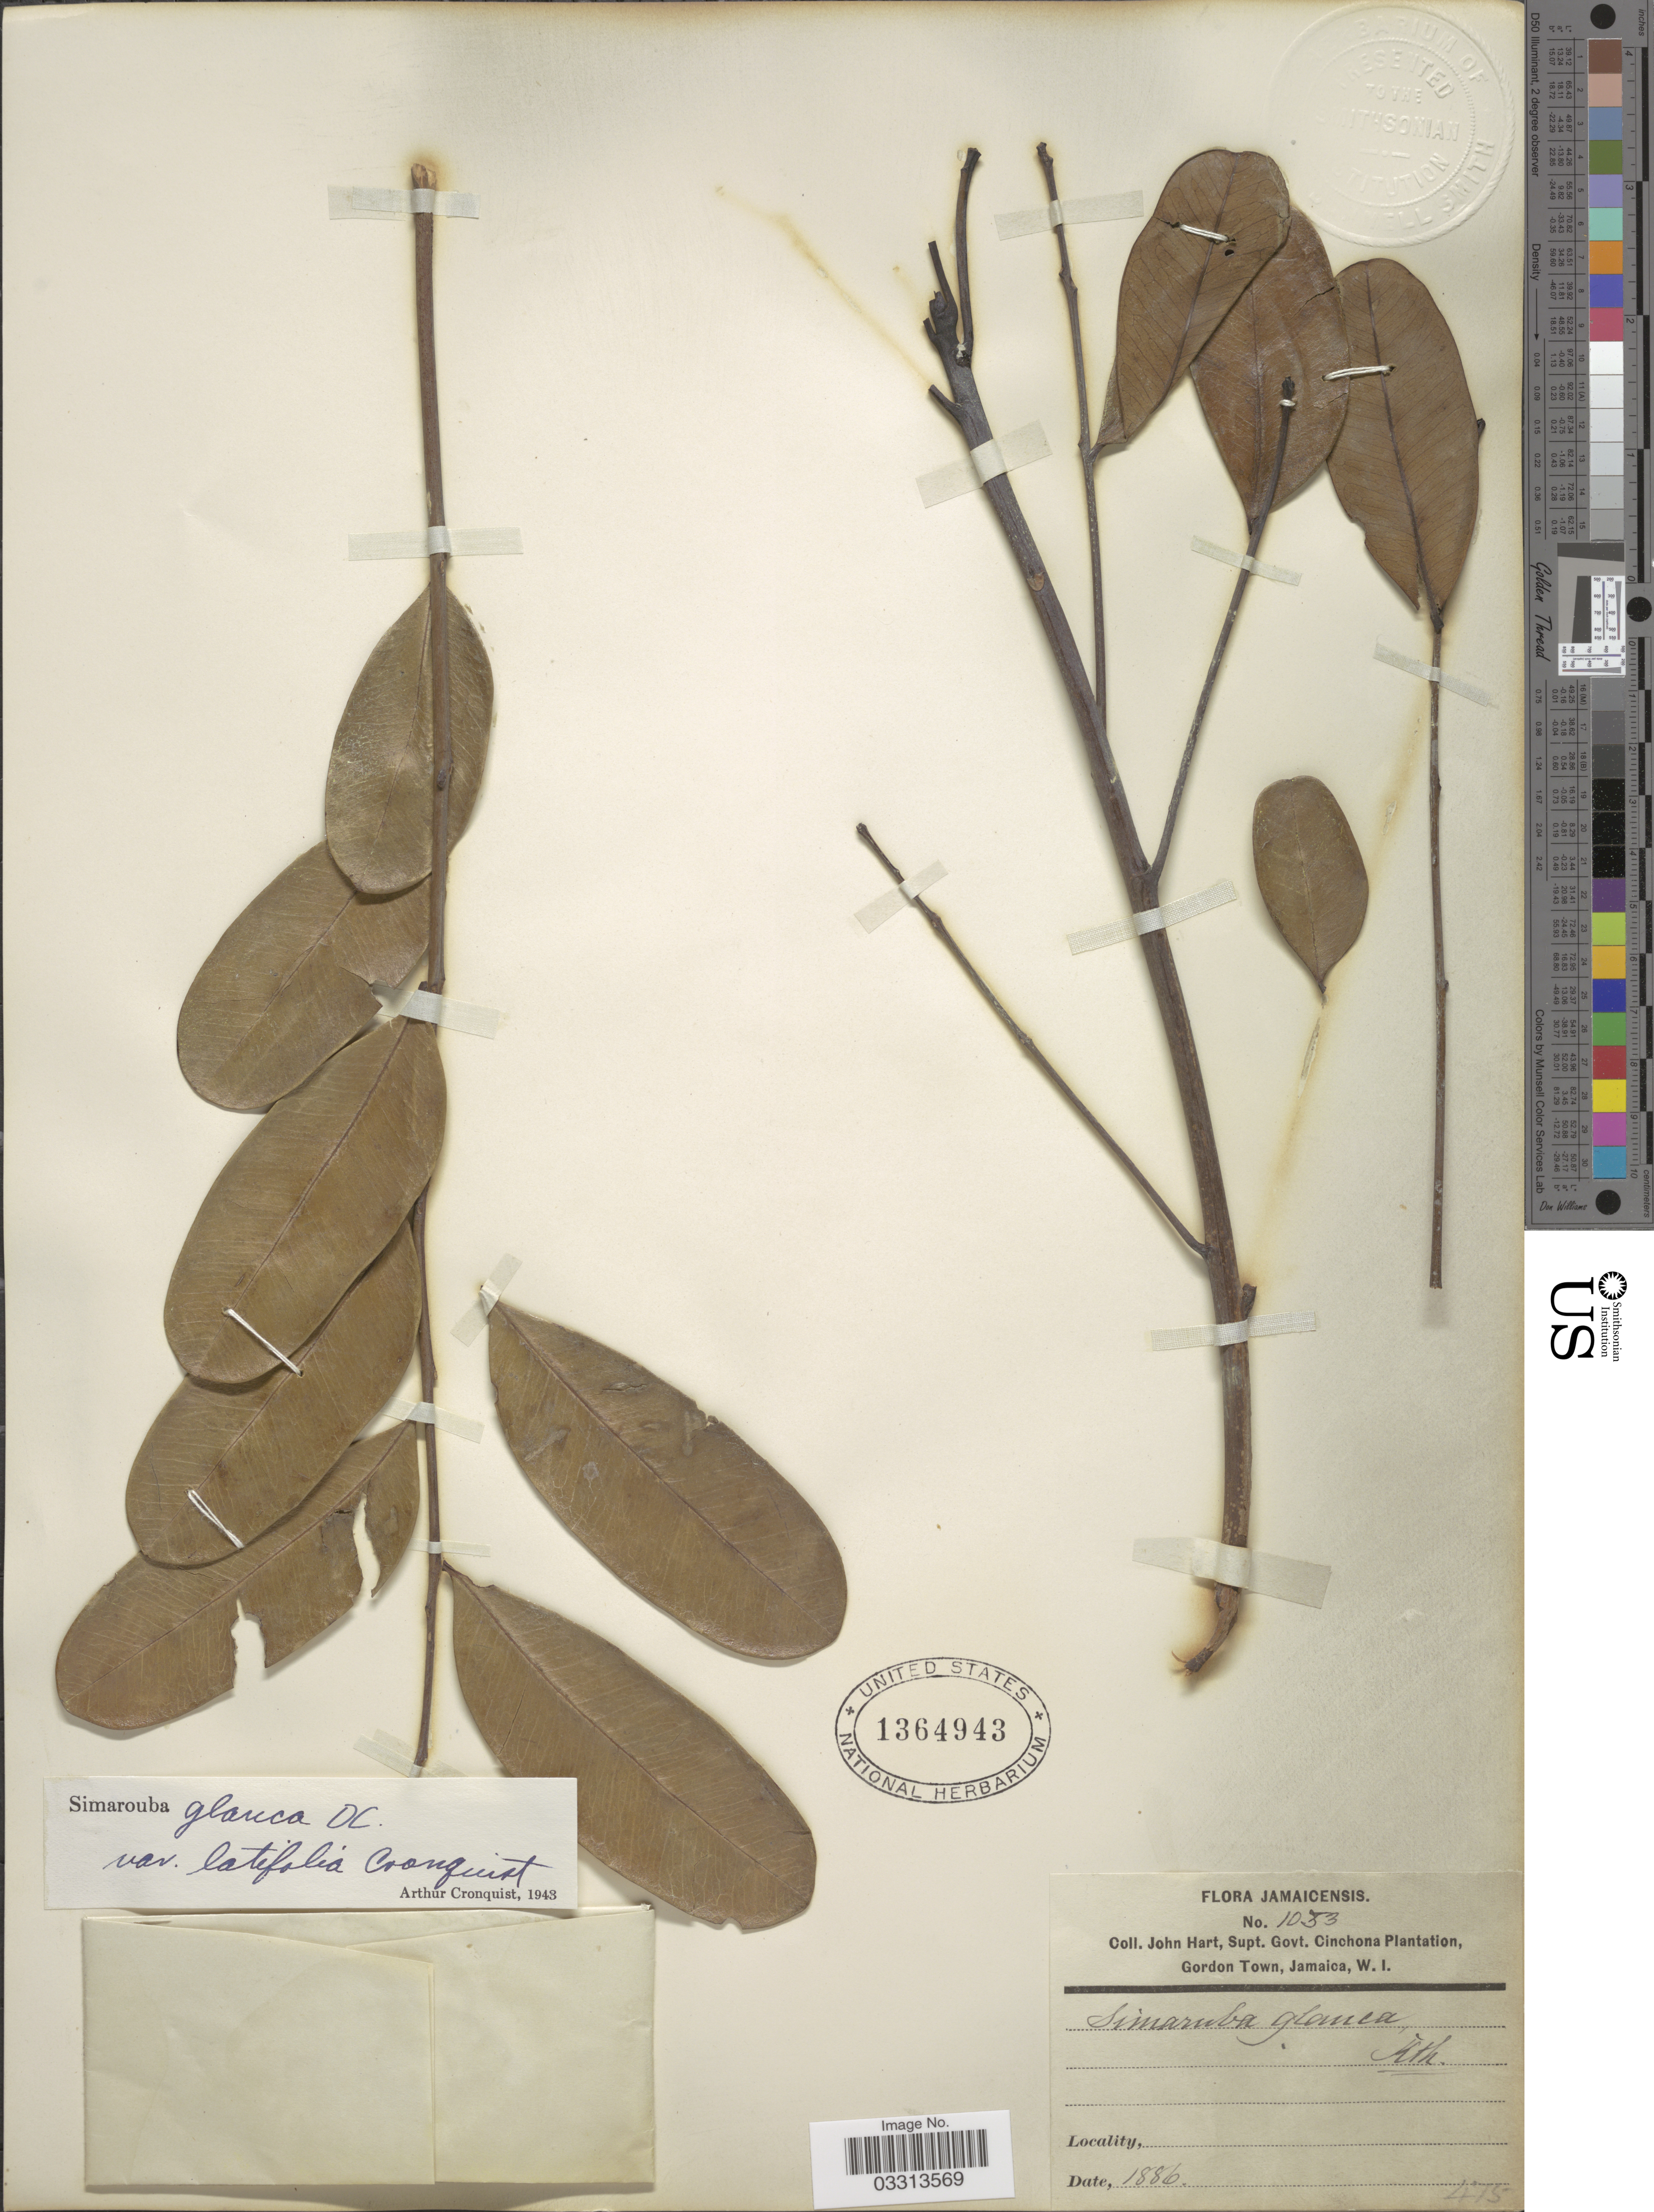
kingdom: Plantae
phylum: Tracheophyta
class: Magnoliopsida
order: Sapindales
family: Simaroubaceae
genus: Simarouba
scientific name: Simarouba glauca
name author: DC.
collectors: J. H. Hart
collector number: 1053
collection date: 1886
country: Jamaica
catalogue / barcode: US 1364943